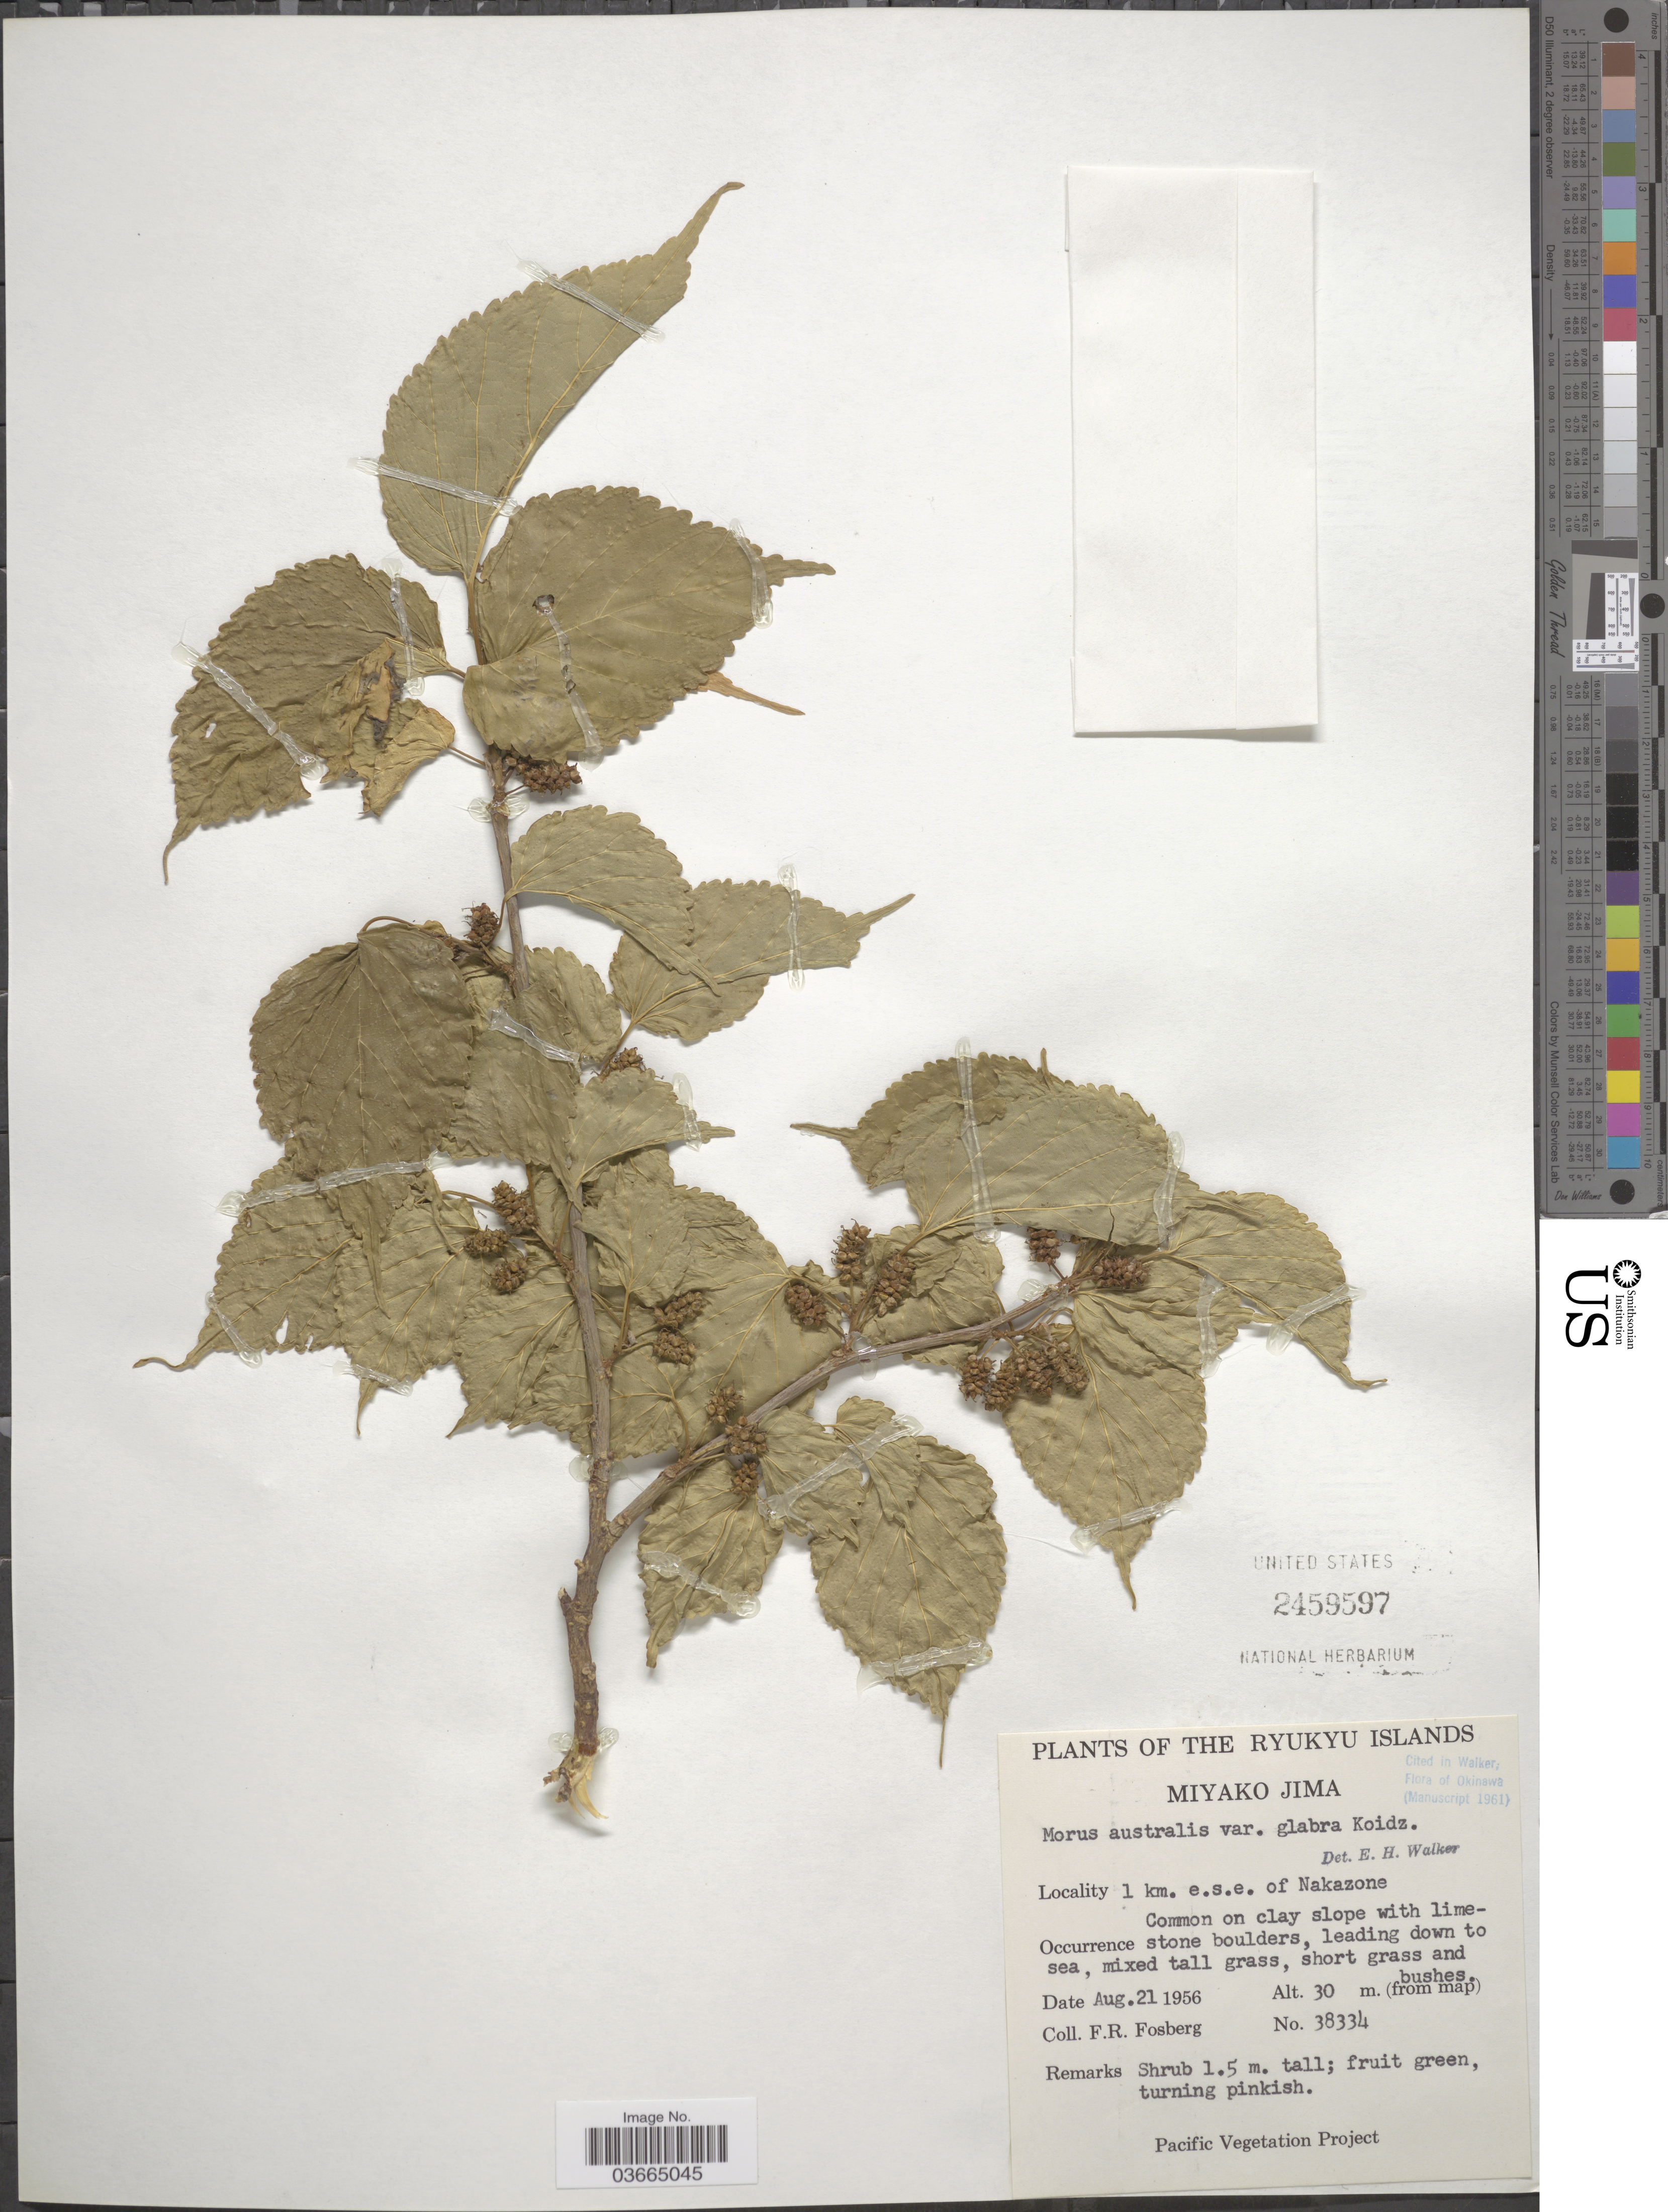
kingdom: Plantae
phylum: Tracheophyta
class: Magnoliopsida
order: Rosales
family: Moraceae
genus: Morus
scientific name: Morus australis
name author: Poir.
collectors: F. R. Fosberg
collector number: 38334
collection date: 1956-08-21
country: Japan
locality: The Ryukyu Islands. Miyako Jima. 1 km. e.s.e. of Nakazone.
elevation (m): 30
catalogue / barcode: US 2459597